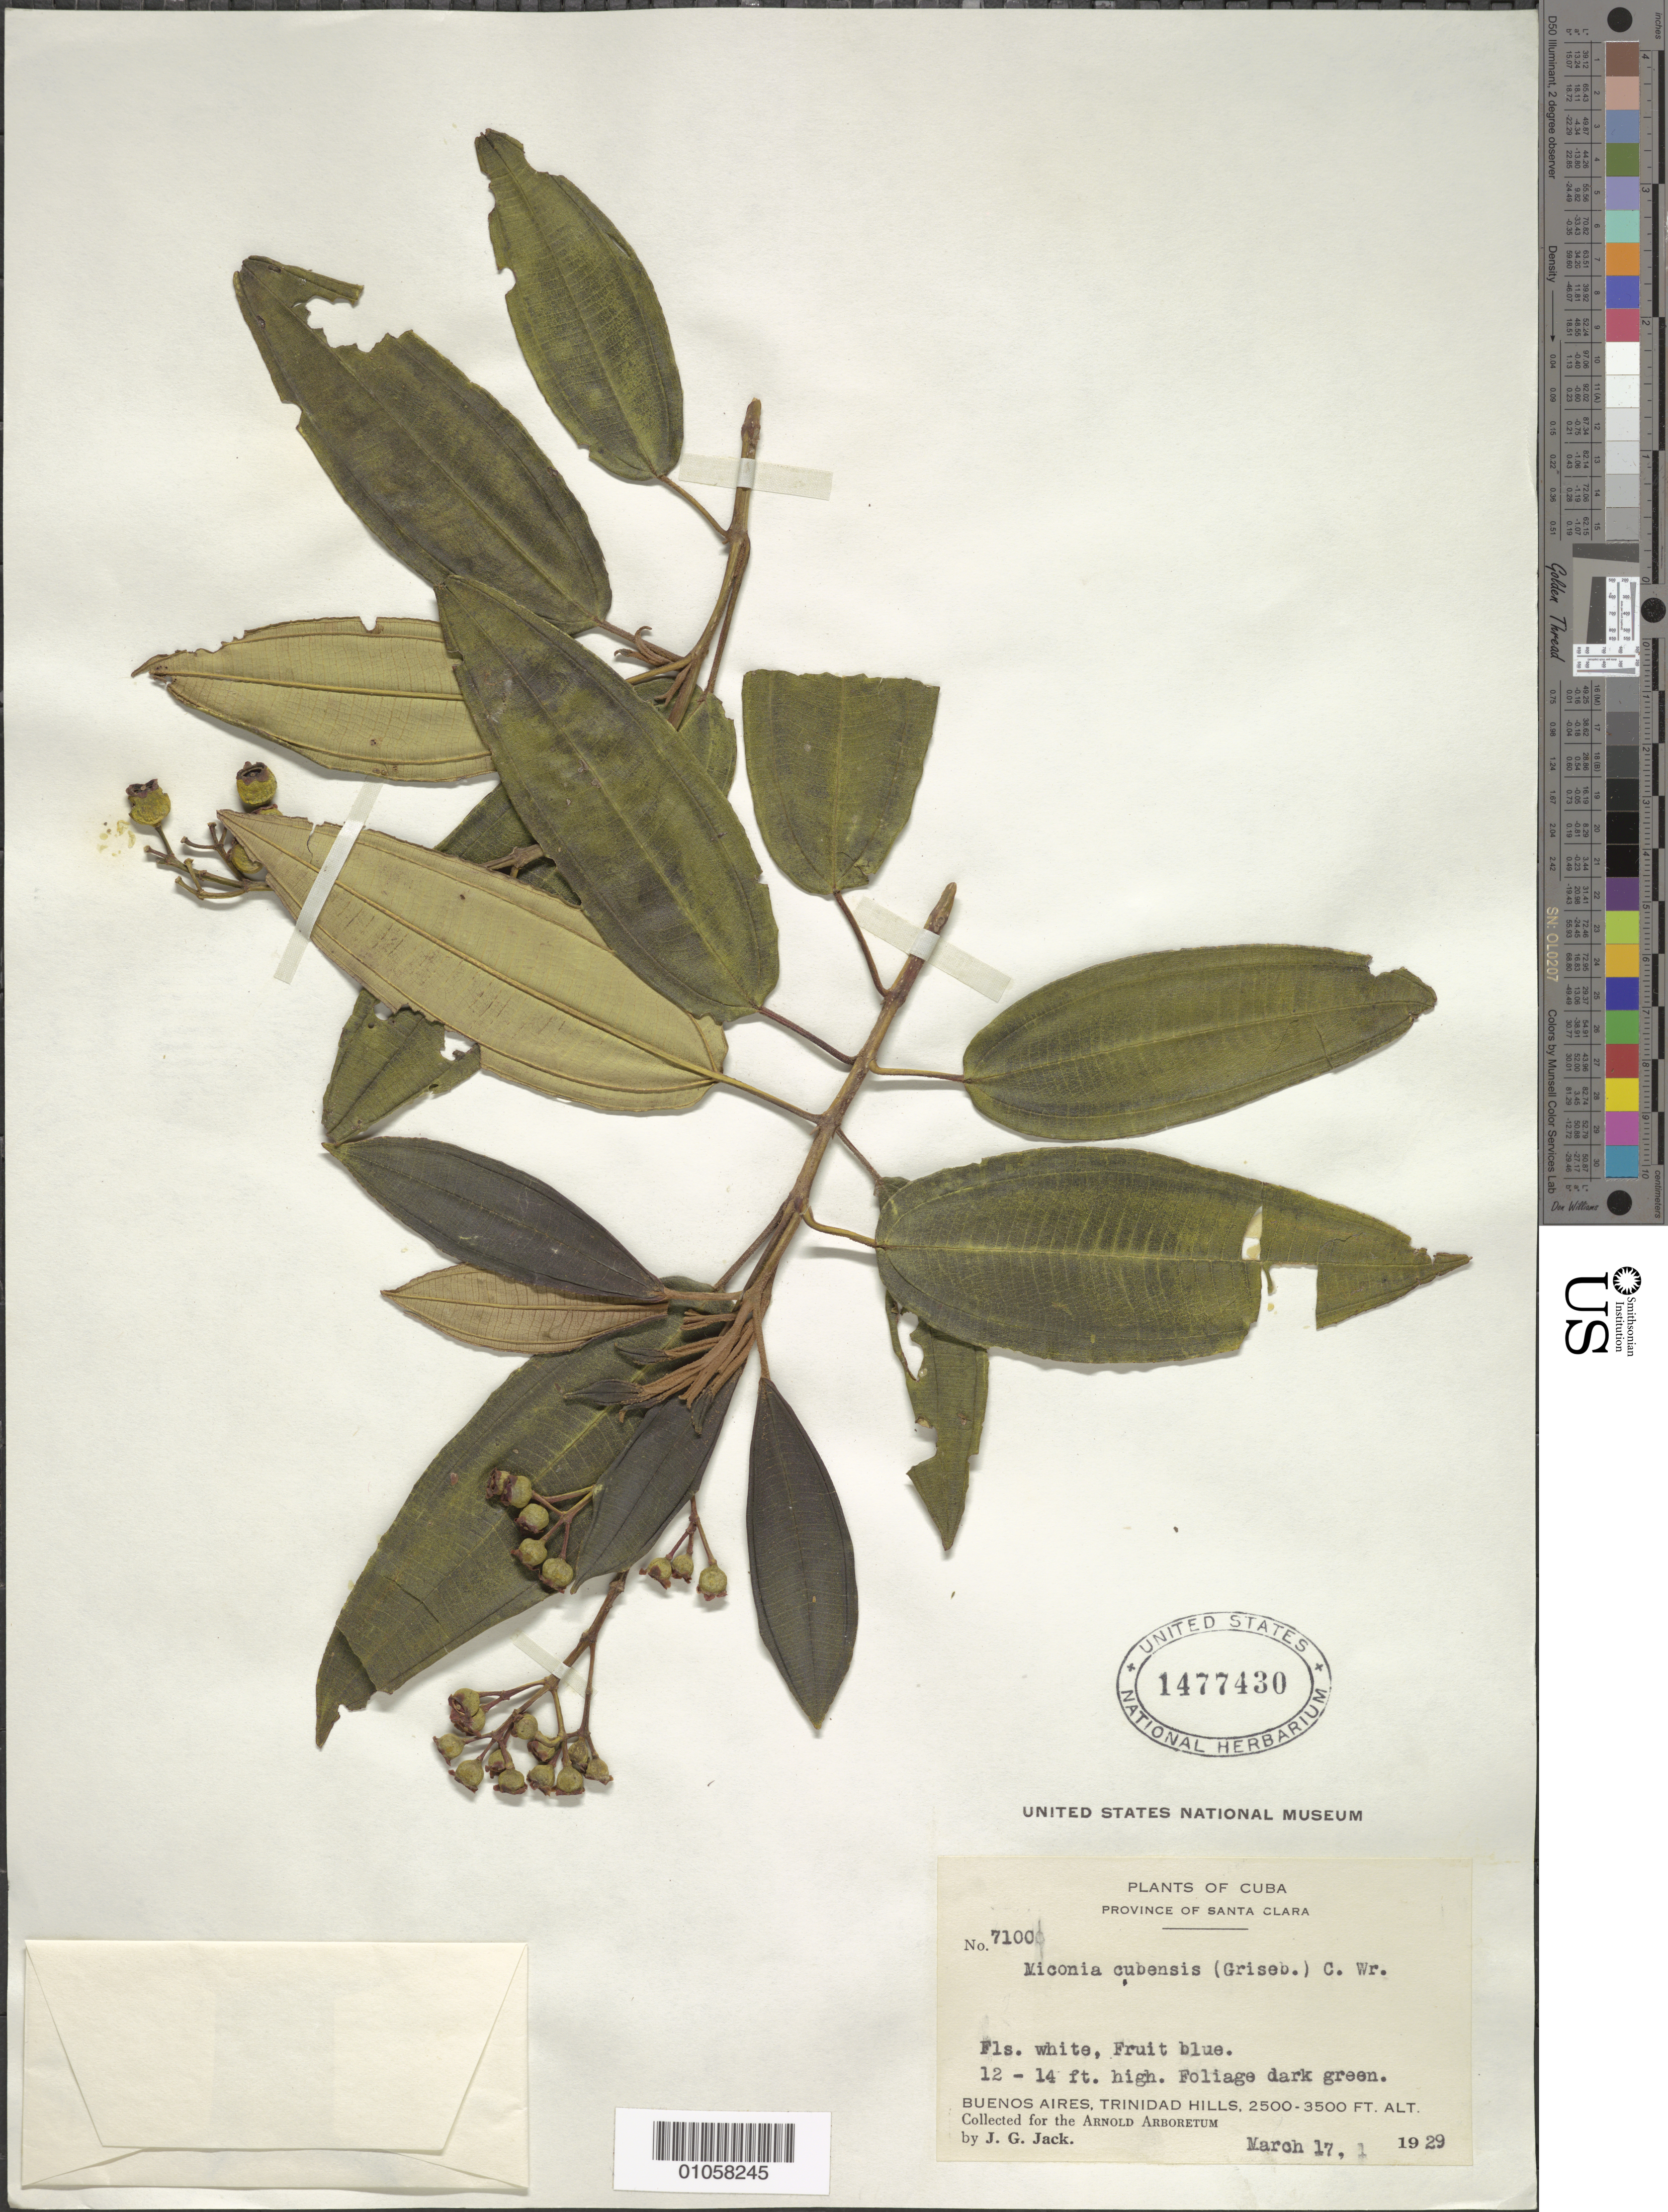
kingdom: Plantae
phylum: Tracheophyta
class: Magnoliopsida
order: Myrtales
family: Melastomataceae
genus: Miconia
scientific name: Miconia cubensis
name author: (C. Wright ex Griseb.) C. Wright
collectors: J. G. Jack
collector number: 7100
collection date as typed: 17 Mar 1929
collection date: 1929-03-17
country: Cuba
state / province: Santa Clara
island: Cuba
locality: Buenos Aires, Trinidad hills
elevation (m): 762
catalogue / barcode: US 1477430